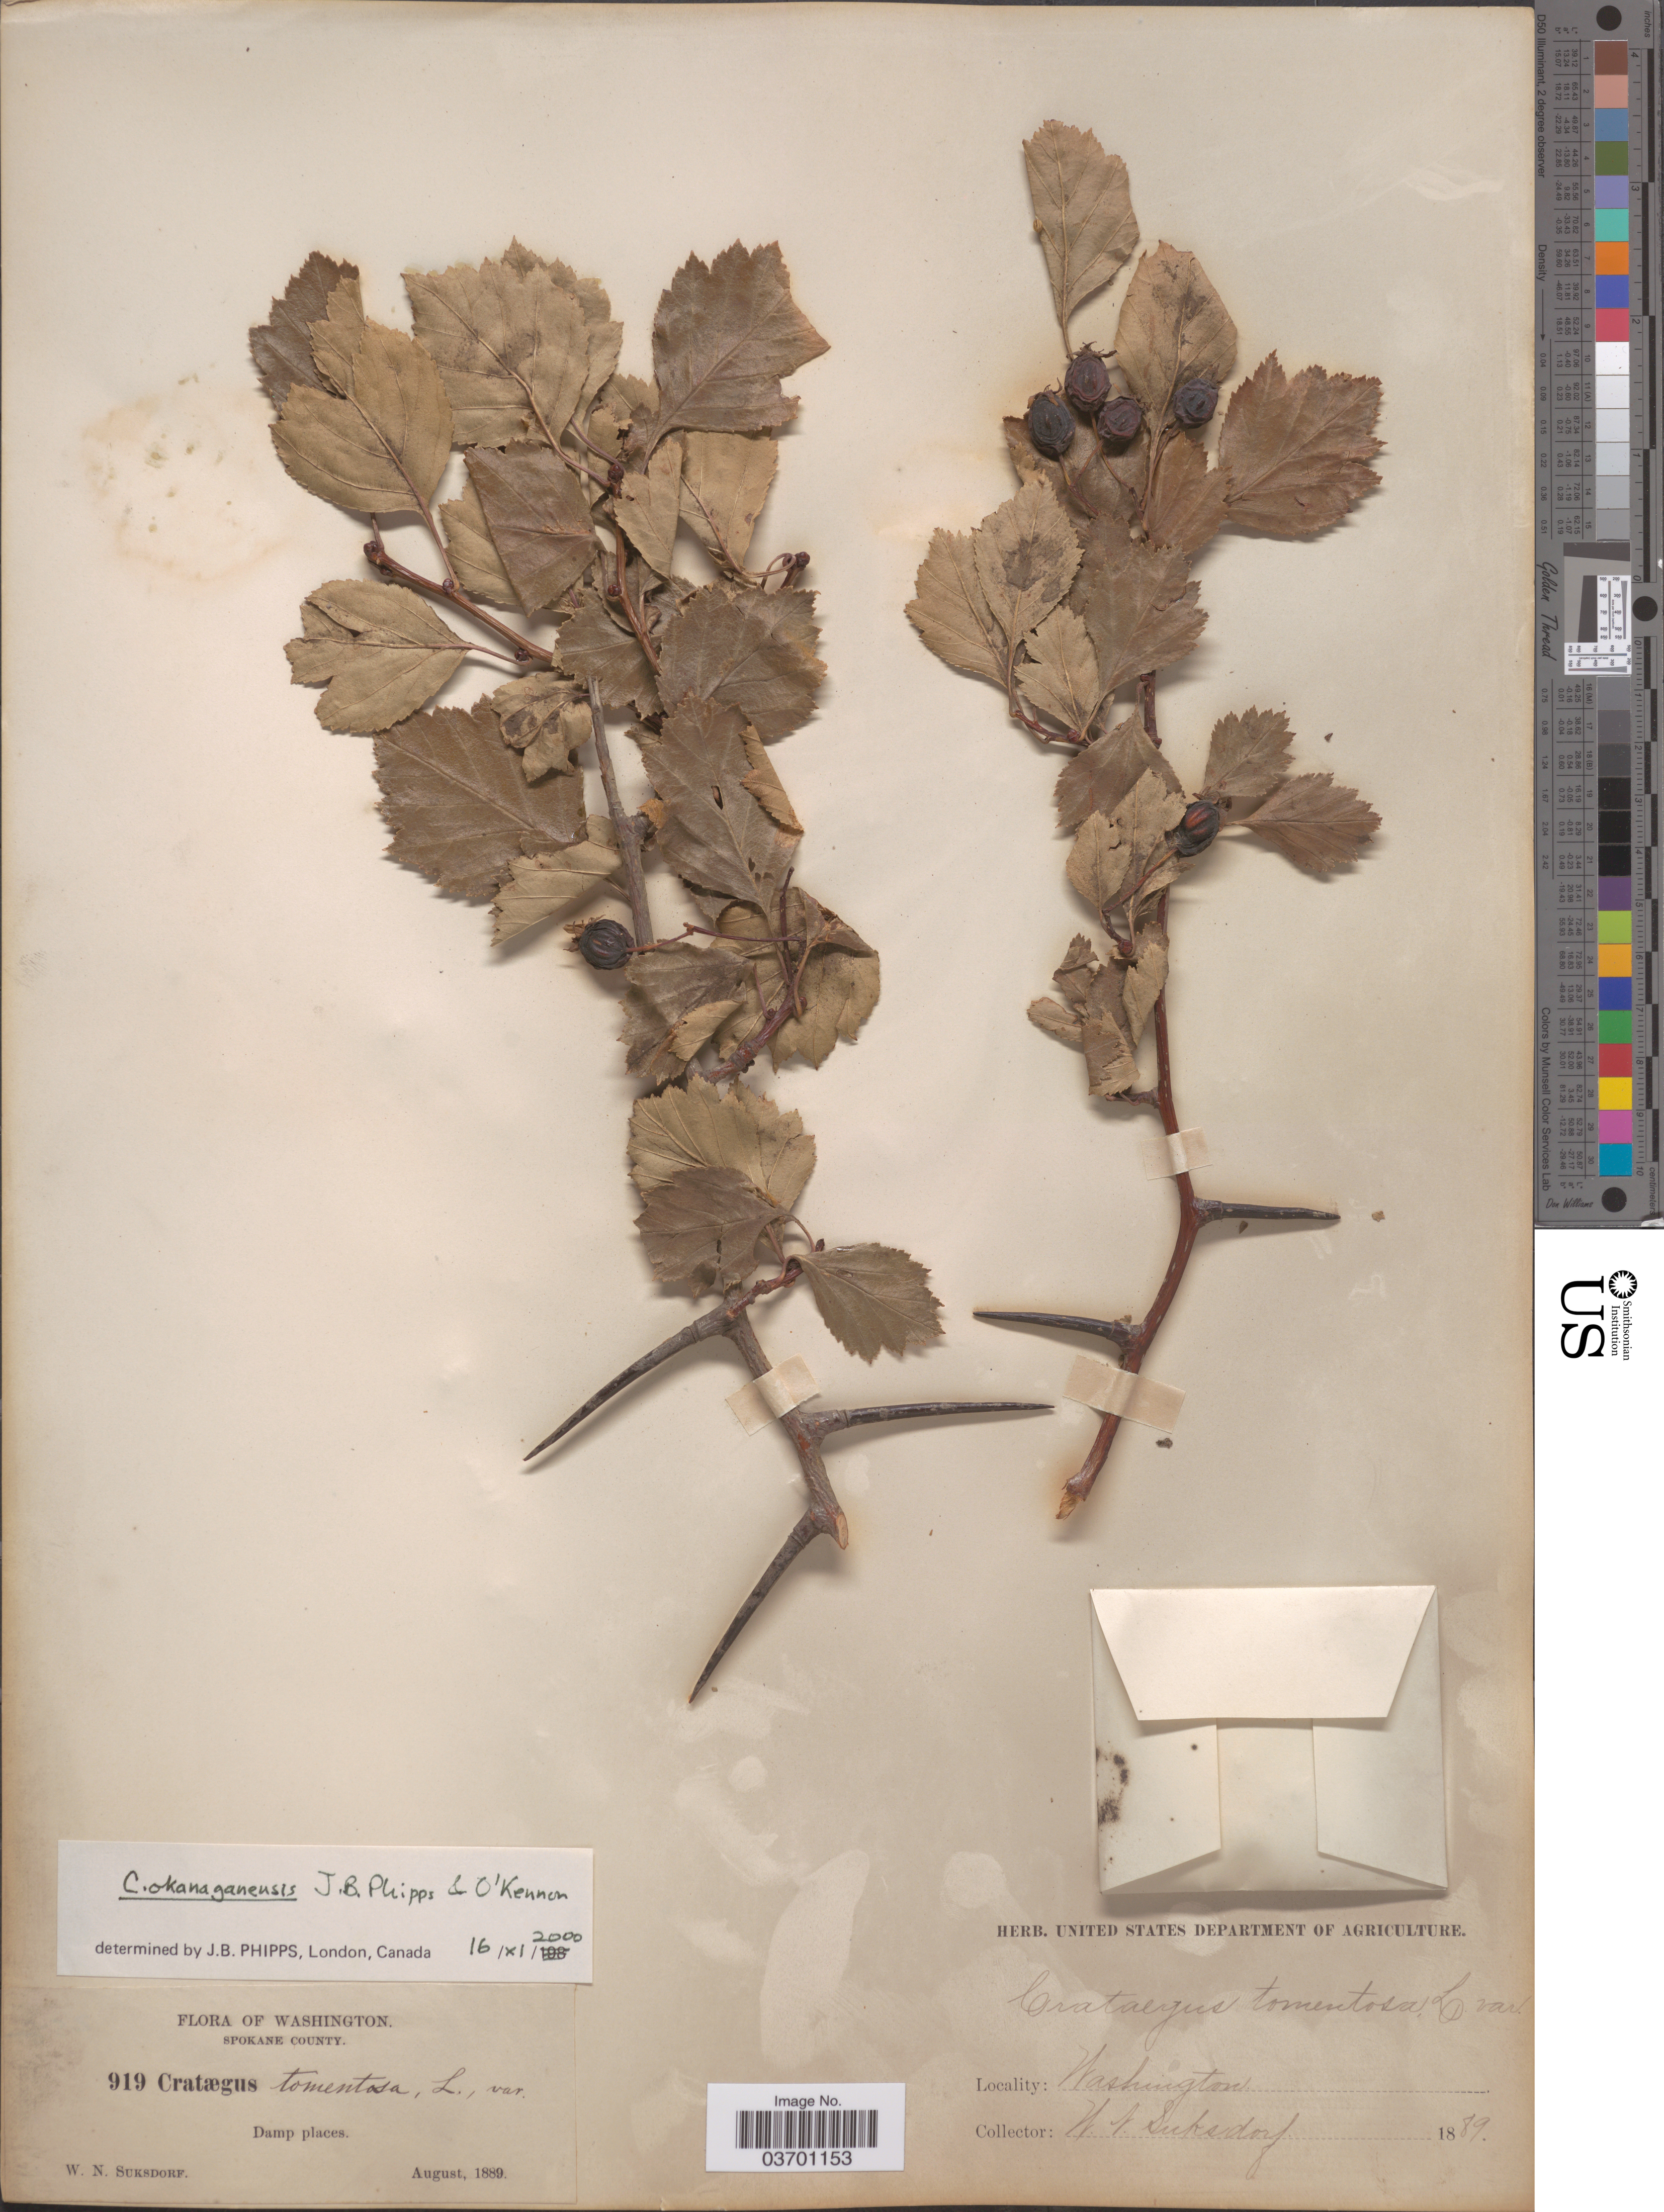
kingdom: Plantae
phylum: Tracheophyta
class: Magnoliopsida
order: Rosales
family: Rosaceae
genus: Crataegus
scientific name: Crataegus okanaganensis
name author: J.B. Phipps & O'Kennon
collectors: W. N. Suksdorf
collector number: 919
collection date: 1889-08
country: United States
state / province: Washington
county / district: Spokane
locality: Spokane County.